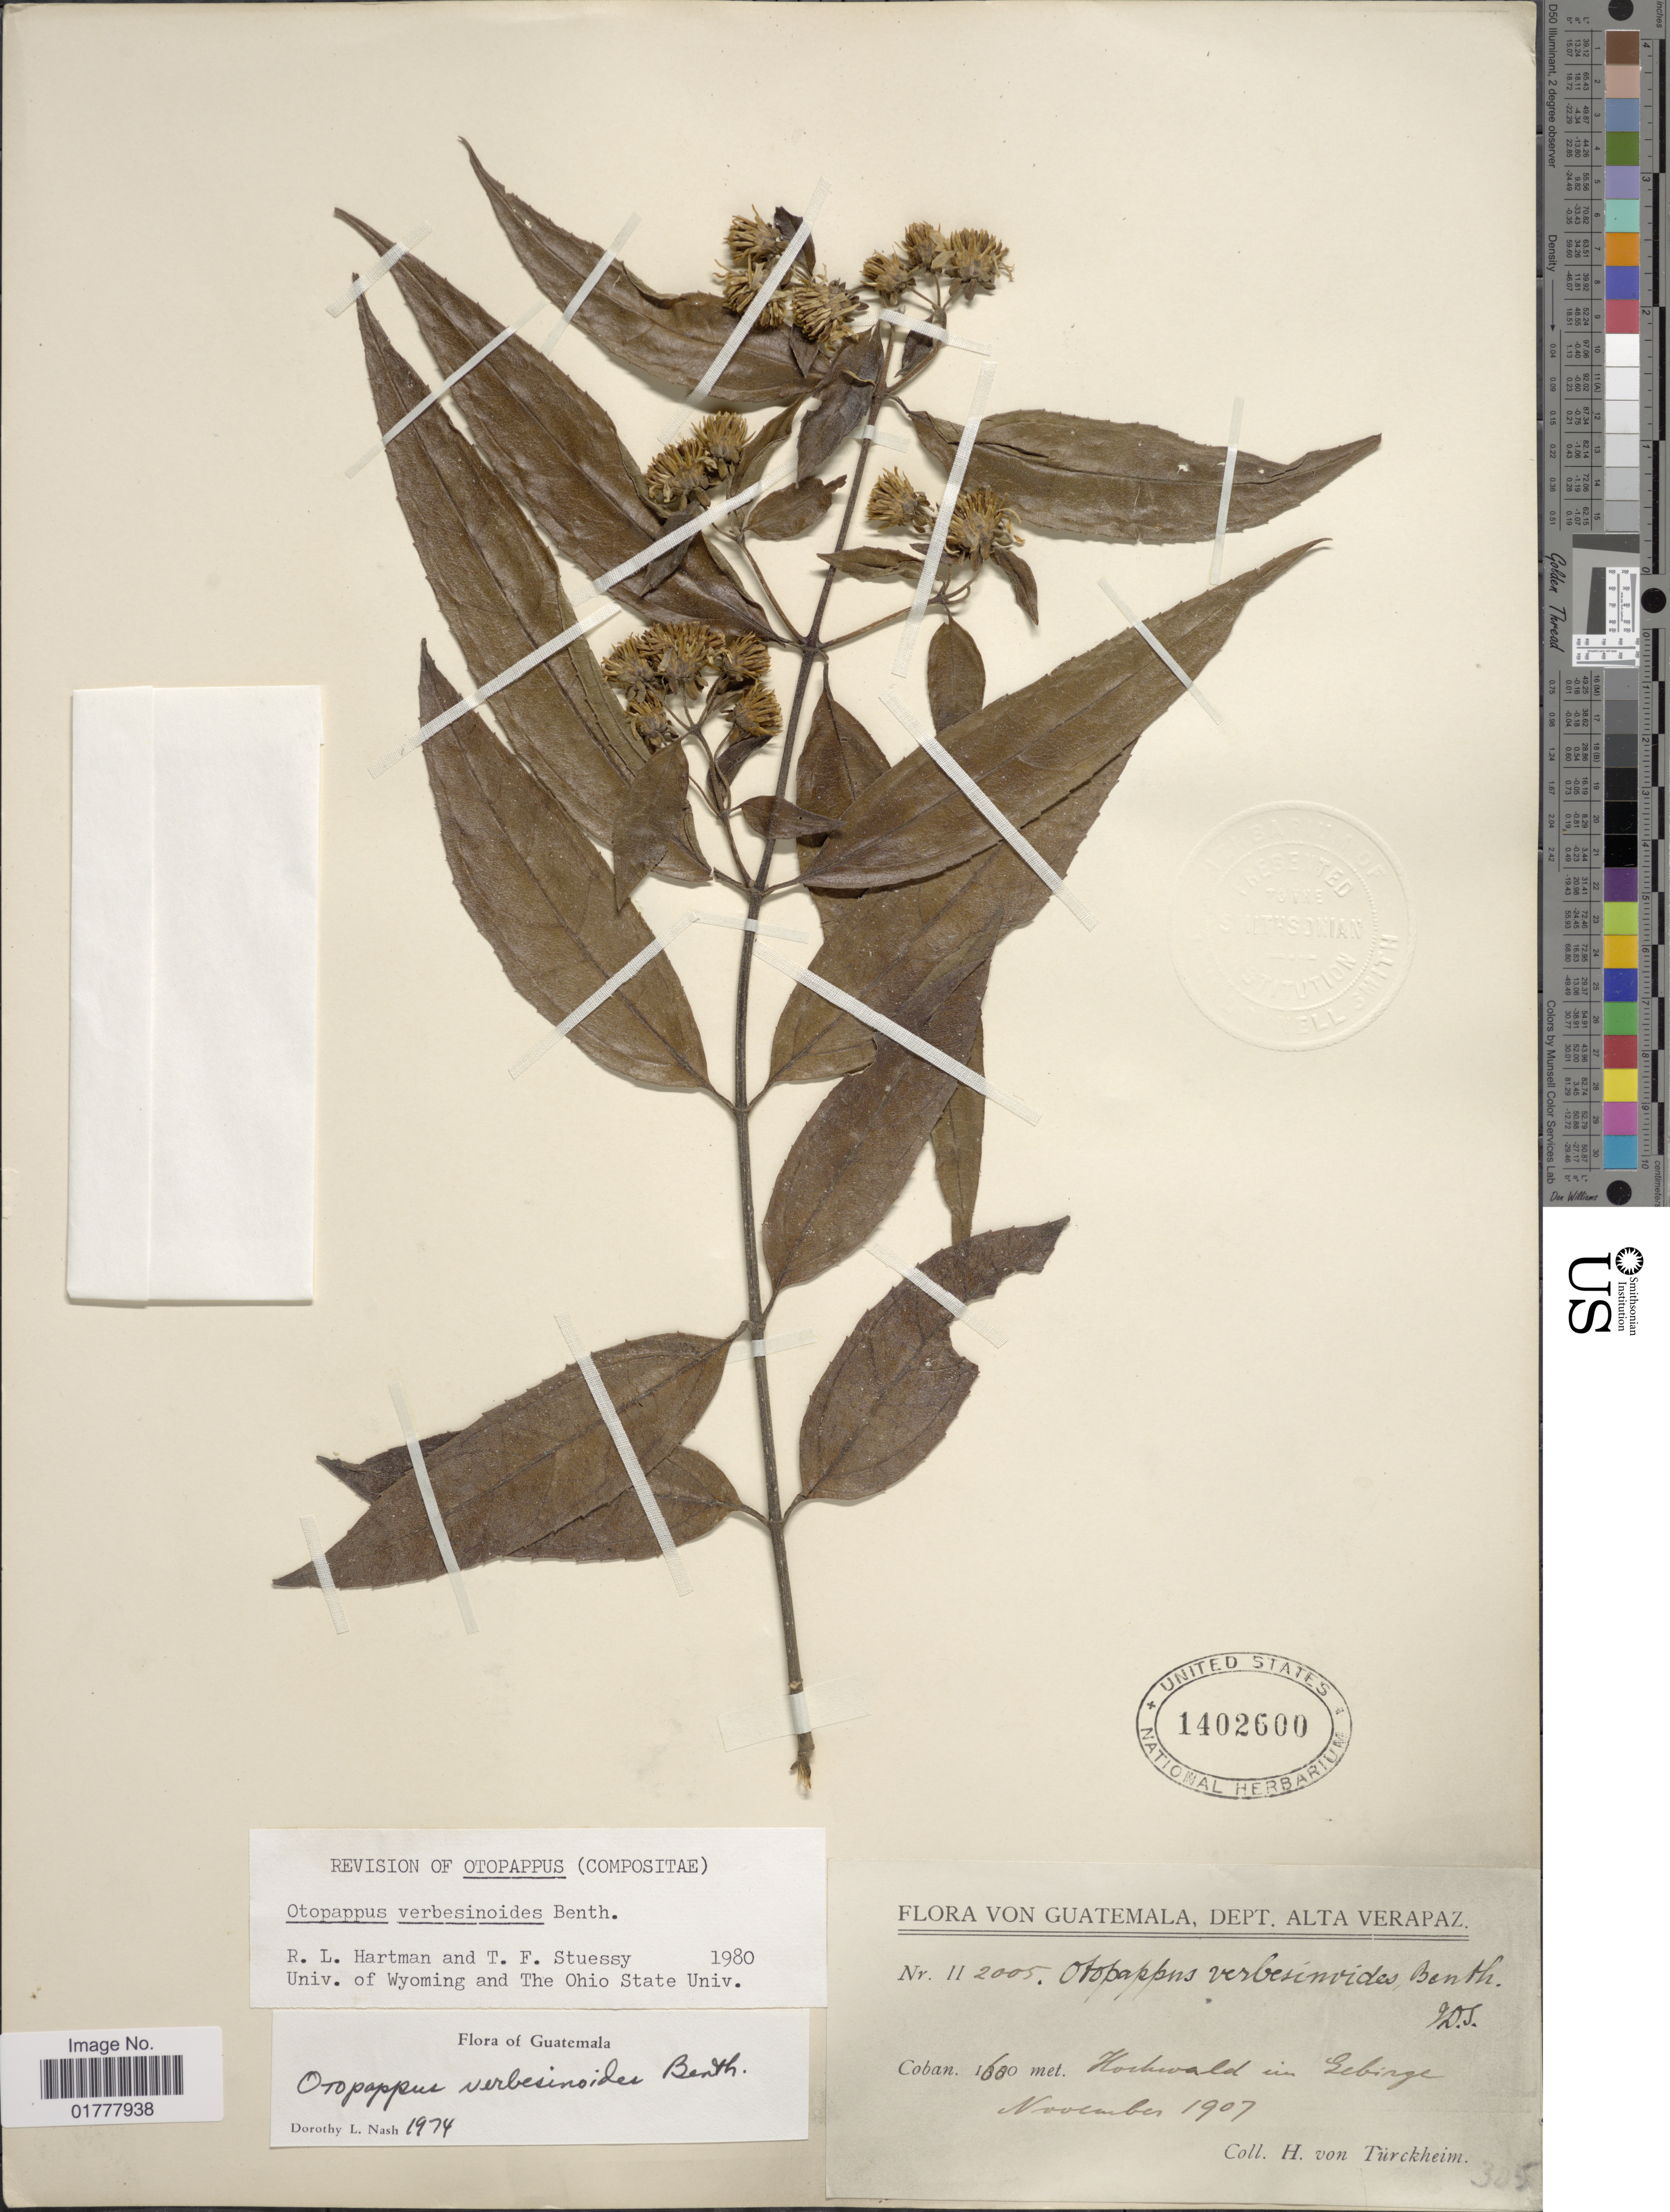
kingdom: Plantae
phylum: Tracheophyta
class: Magnoliopsida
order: Asterales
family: Asteraceae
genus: Otopappus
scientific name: Otopappus verbesinoides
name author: Benth.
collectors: H. von Türckheim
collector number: II 2005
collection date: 1907-11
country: Guatemala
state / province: Alta Verapaz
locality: Dept. Alta Verapaz, Hochwald in Gebirge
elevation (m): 1600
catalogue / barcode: US 1402600